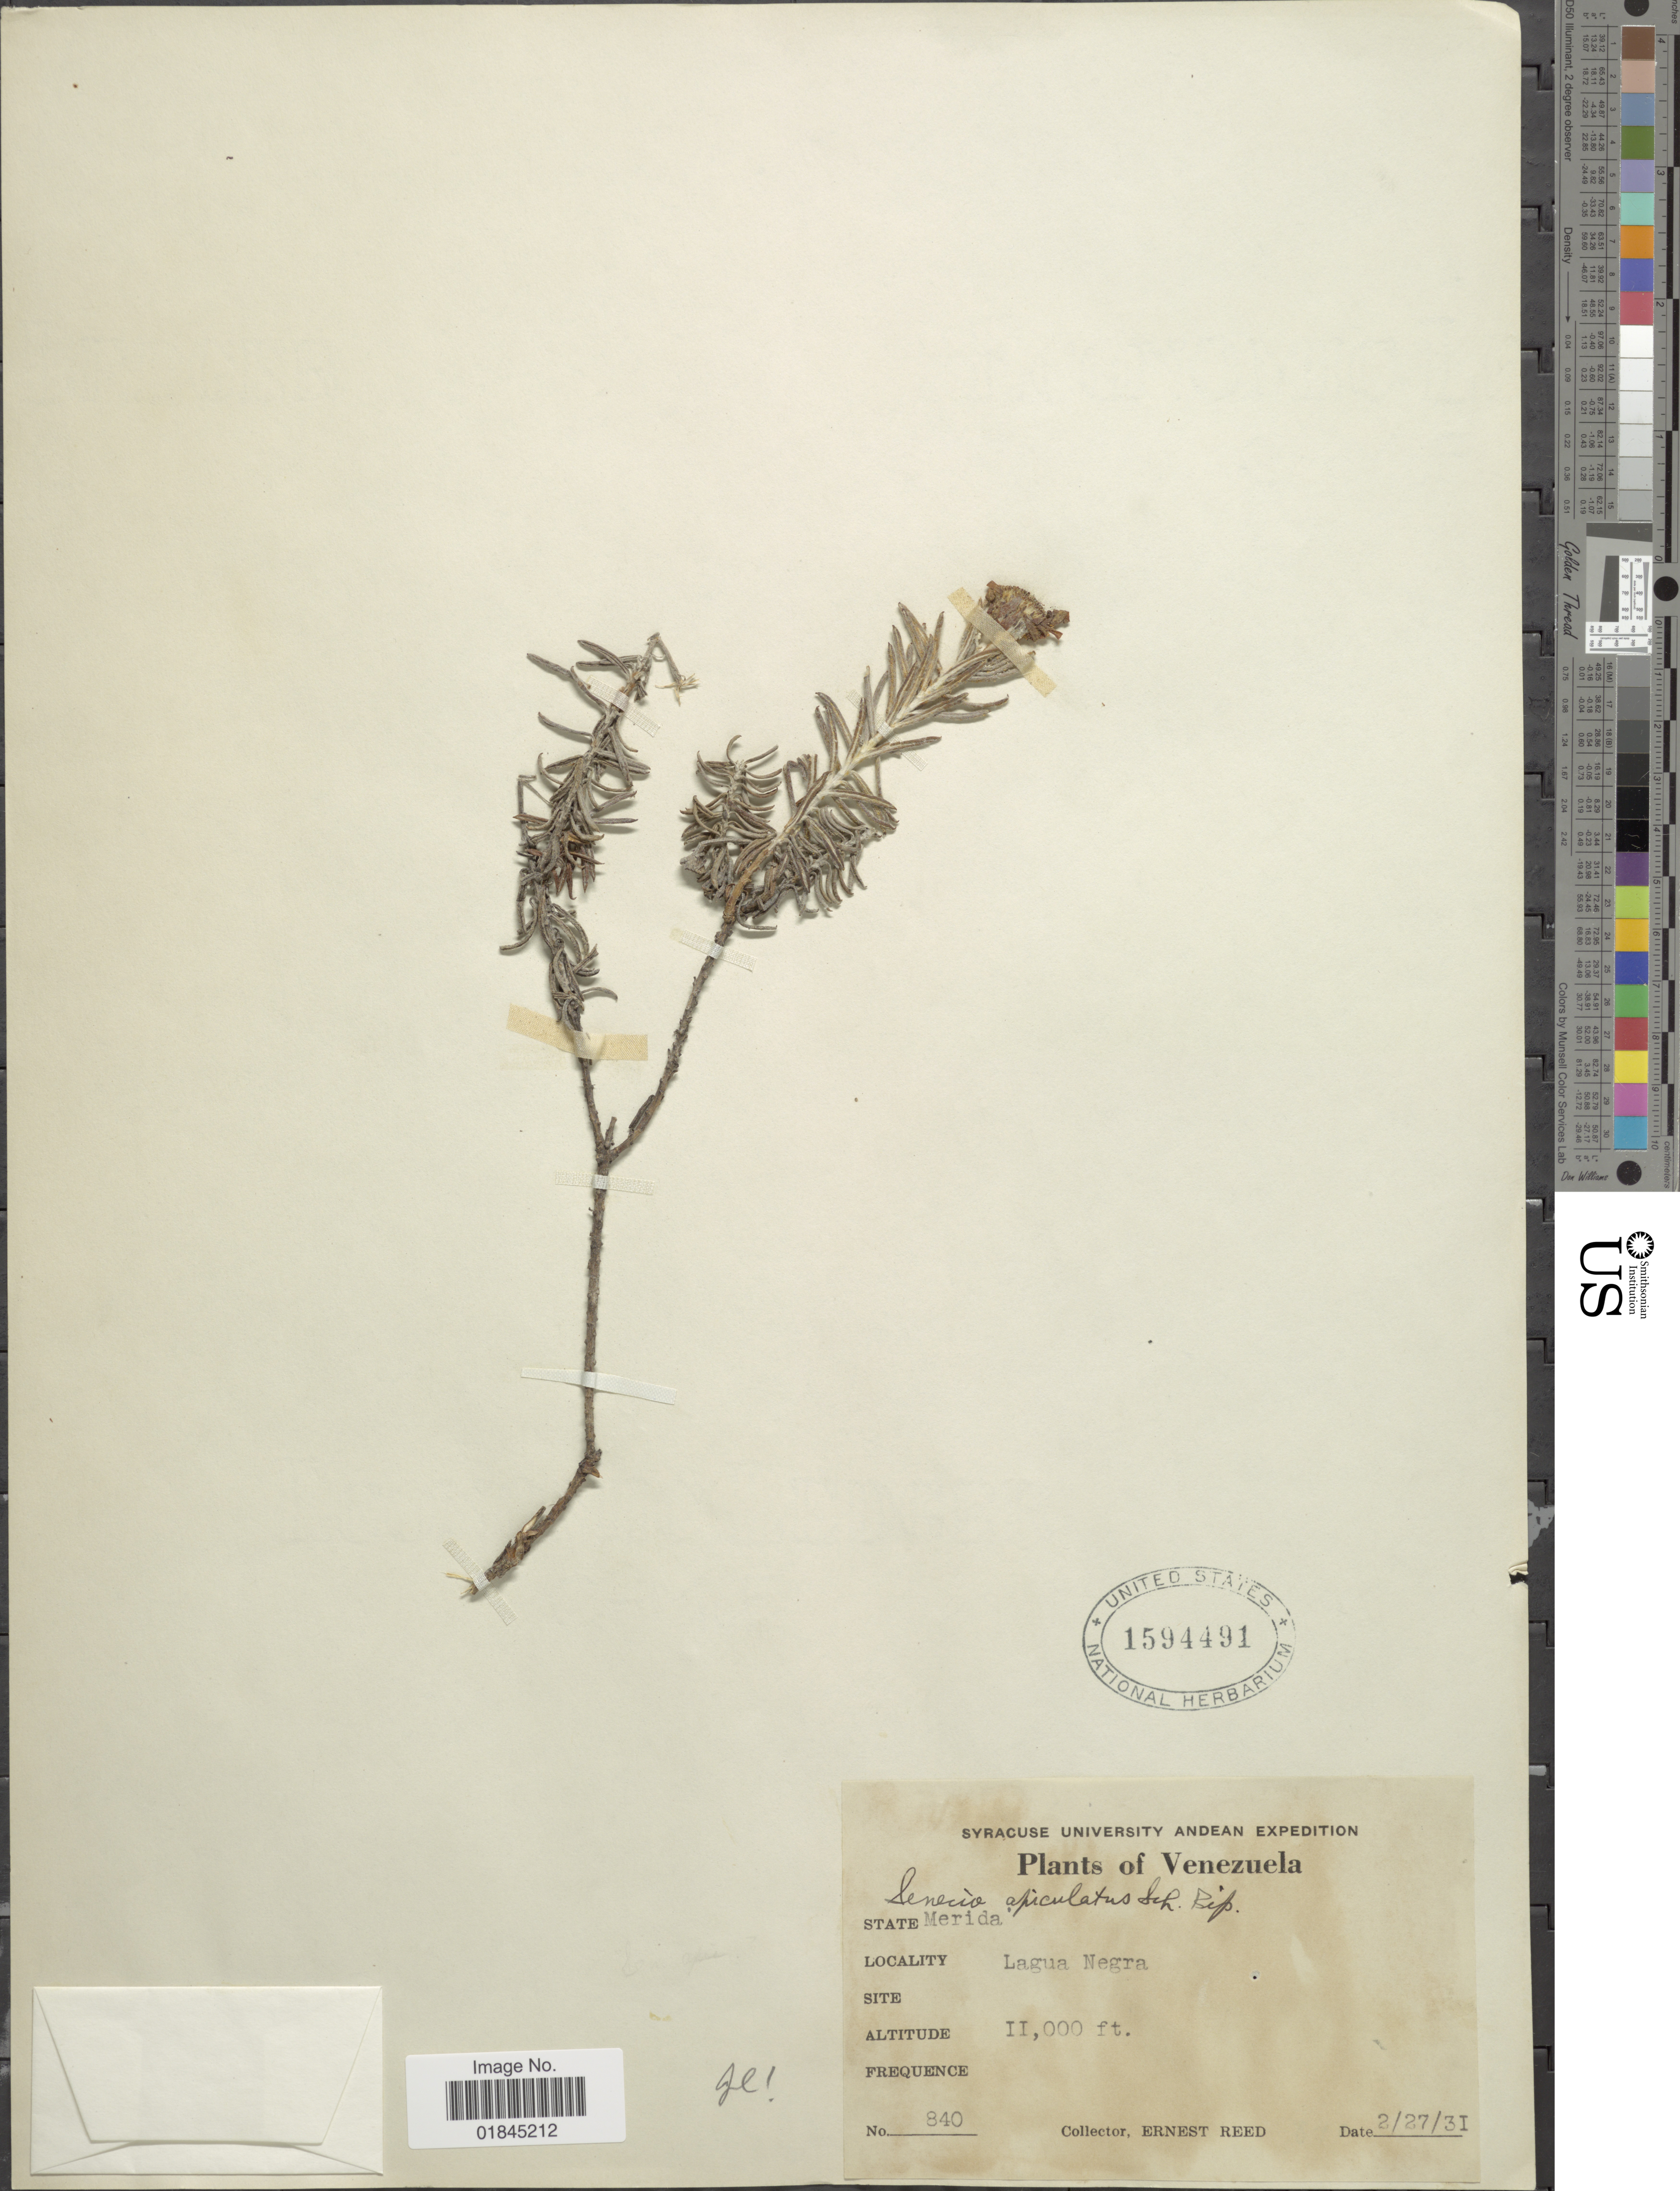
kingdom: Plantae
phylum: Tracheophyta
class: Magnoliopsida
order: Asterales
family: Asteraceae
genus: Pentacalia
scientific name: Pentacalia apiculata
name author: (Sch. Bip. ex Wedd.) Cuatrec.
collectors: E. Reed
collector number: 840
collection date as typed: Transcribed d/m/y: 27/2/31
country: Venezuela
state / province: Mérida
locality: Lagua Negra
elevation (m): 3353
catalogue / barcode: US 1594491